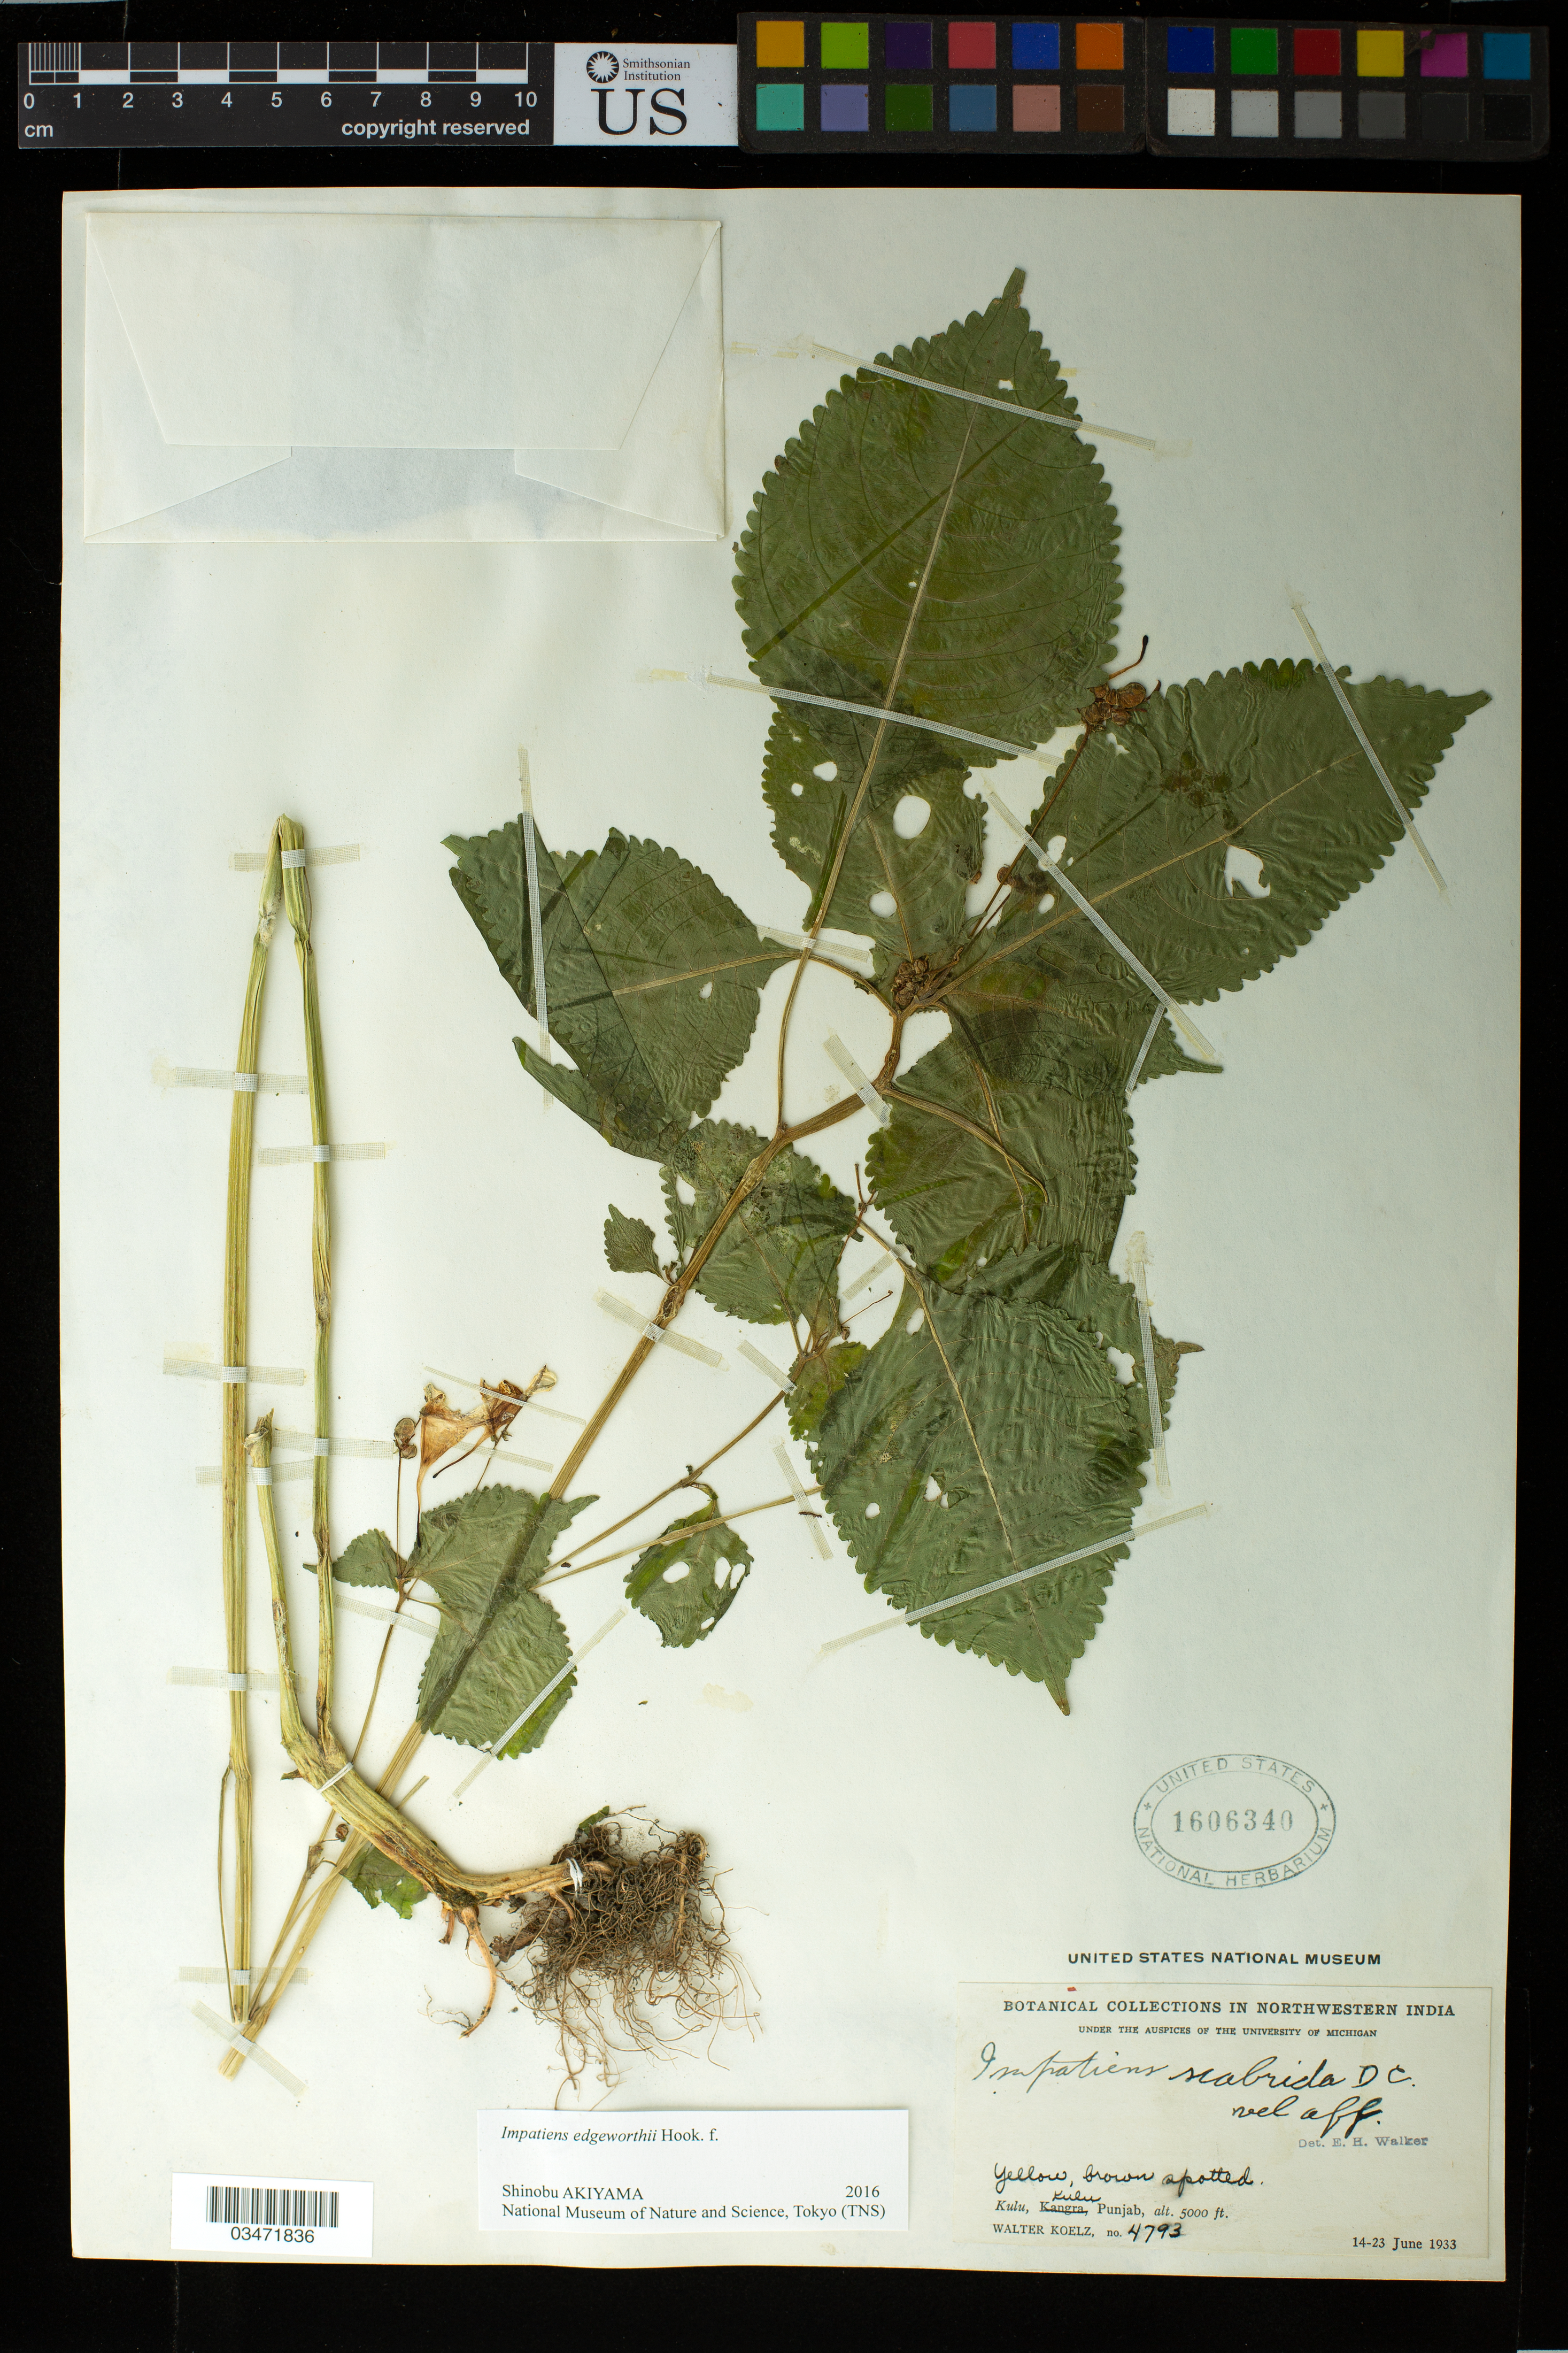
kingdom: Plantae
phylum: Tracheophyta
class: Magnoliopsida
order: Ericales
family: Balsaminaceae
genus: Impatiens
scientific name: Impatiens edgeworthii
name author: Hook. f.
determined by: Akiyama, Shinobu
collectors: W. N. Koelz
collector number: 4793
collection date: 1933-06-14/1933-06-23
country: India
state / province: Himachal Pradesh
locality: Kulu, Kangra, Punjab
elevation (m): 1524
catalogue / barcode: US 1606340